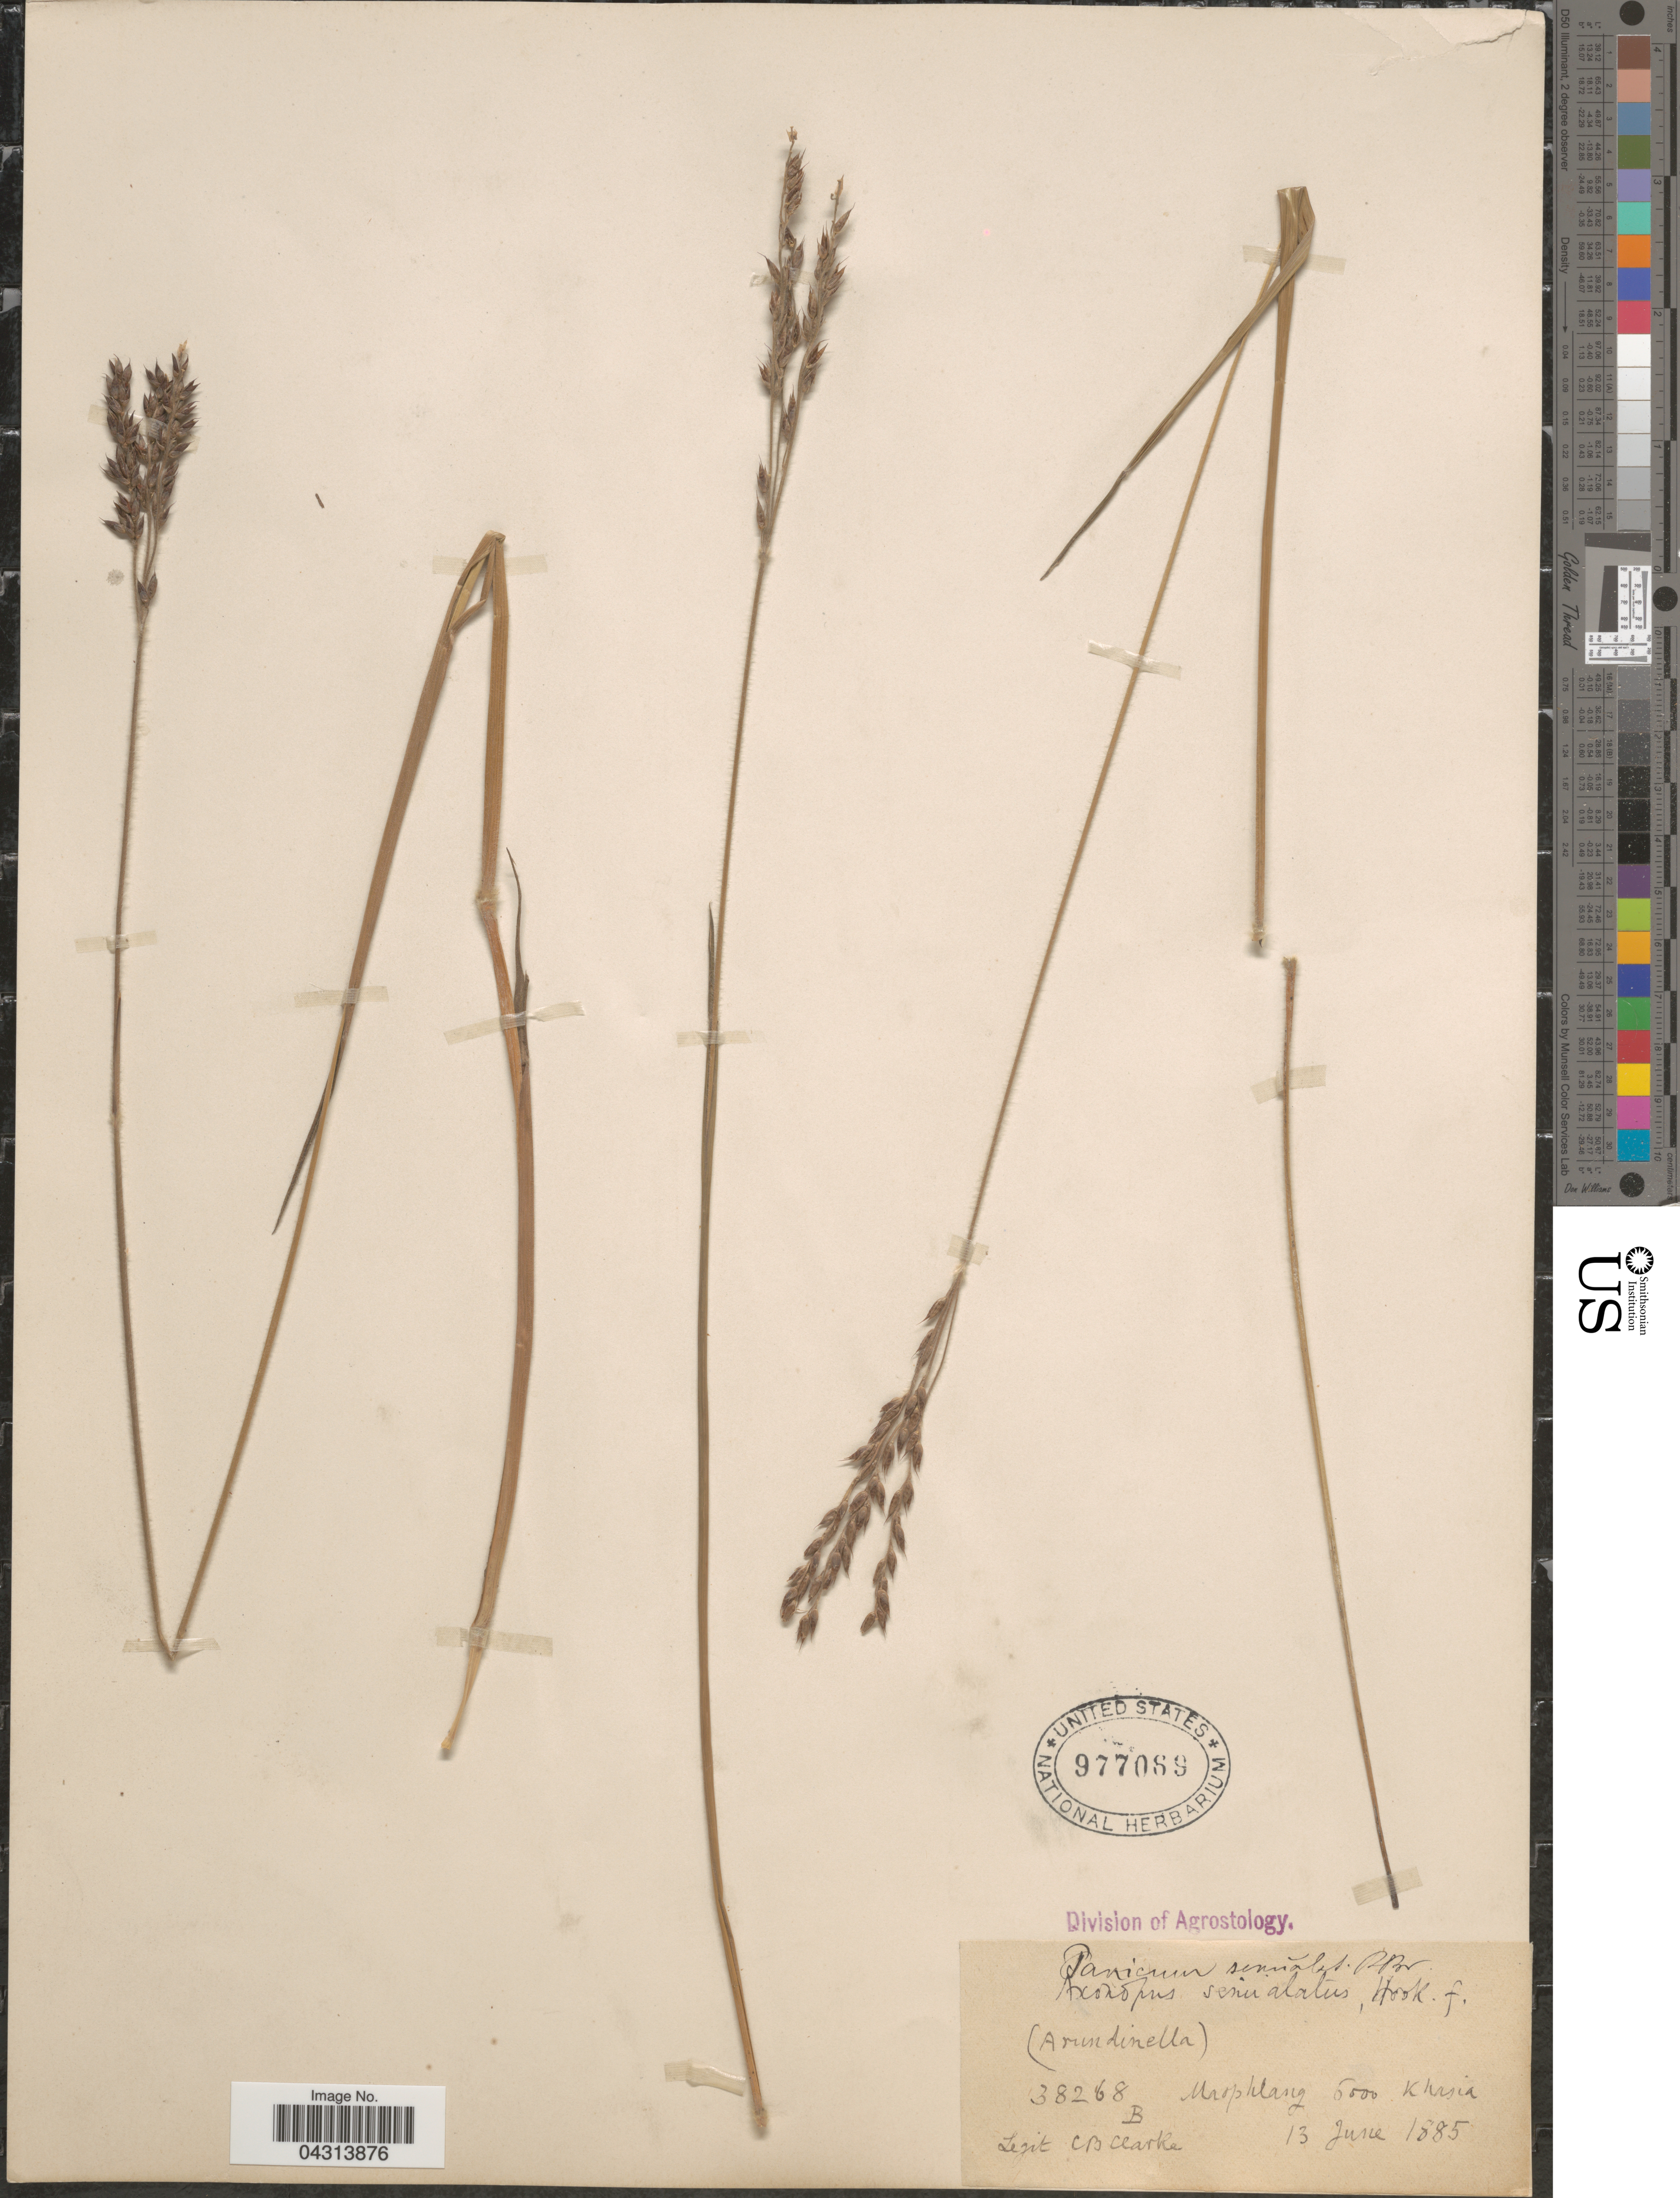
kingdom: Plantae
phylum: Tracheophyta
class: Liliopsida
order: Poales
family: Poaceae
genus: Alloteropsis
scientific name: Alloteropsis semialata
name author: (R. Br.) Hitchc.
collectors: C. B. Clarke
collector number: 38268 B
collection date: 1885-06-13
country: India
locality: Maophlang. Khasia.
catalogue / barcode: US 977069